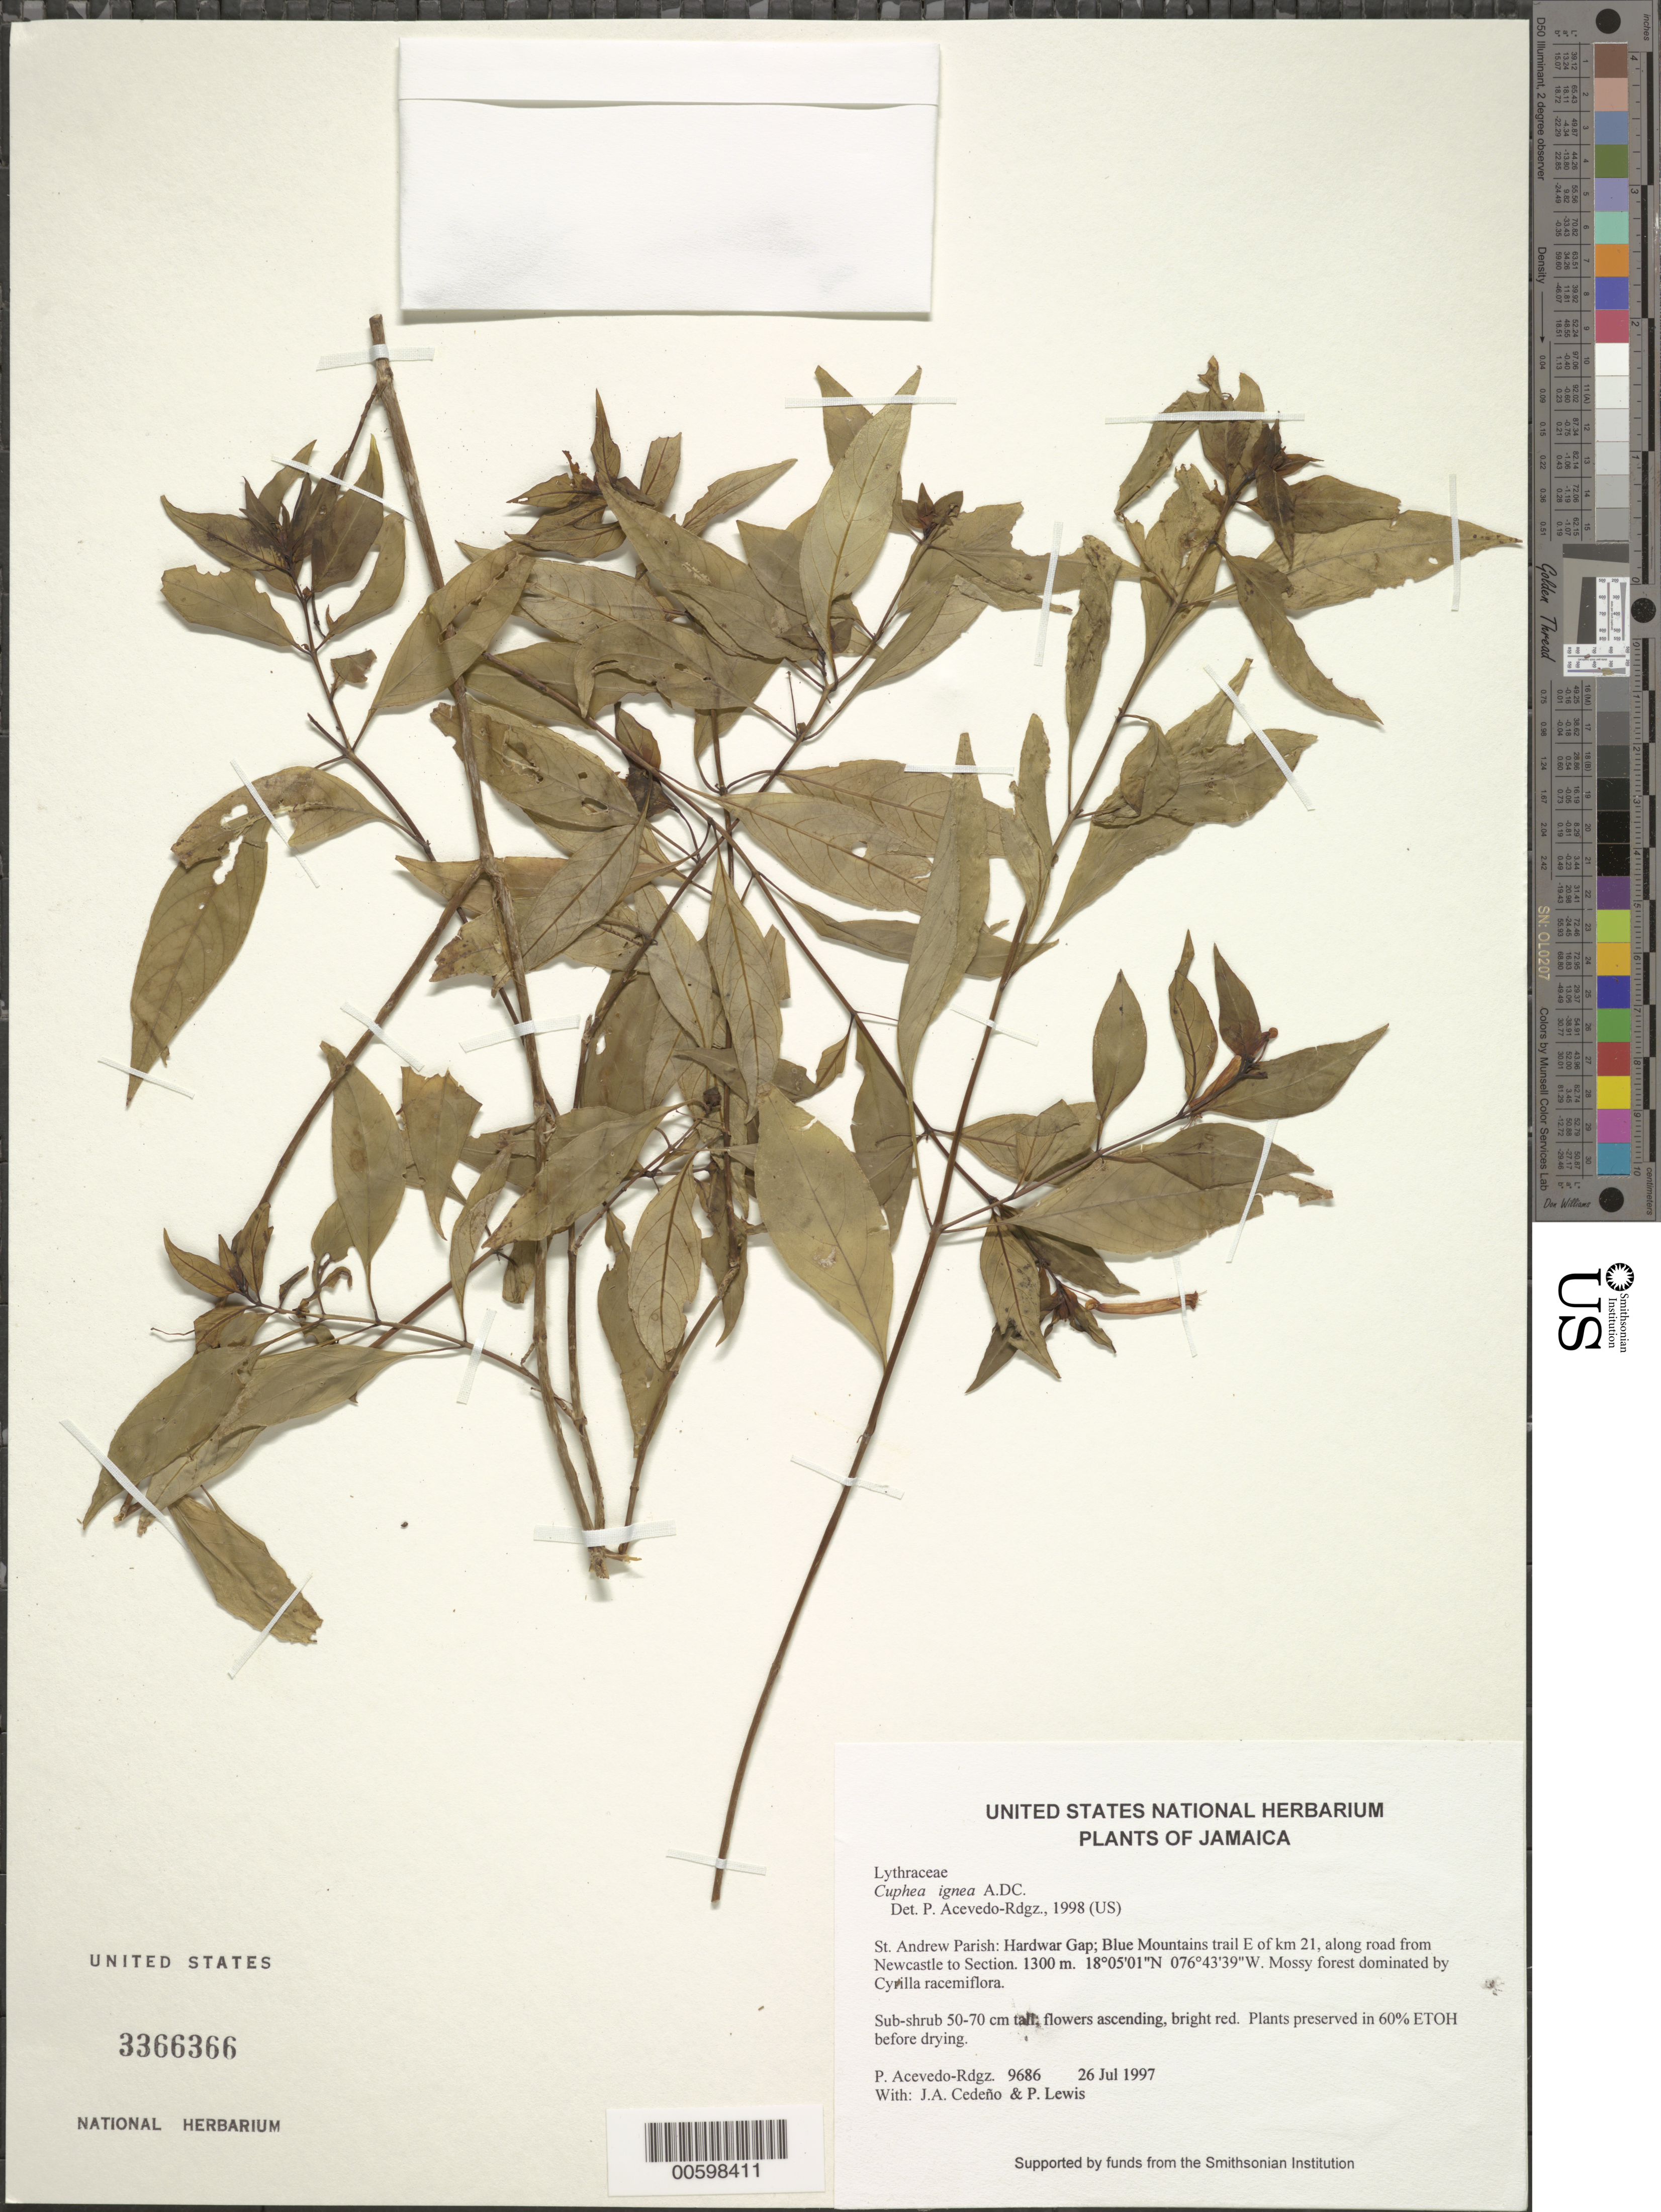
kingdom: Plantae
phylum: Tracheophyta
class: Magnoliopsida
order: Myrtales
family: Lythraceae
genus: Cuphea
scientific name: Cuphea ignea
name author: A. DC.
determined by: Acevedo-Rodríguez, P., (BOT), Smithsonian Institution - National Museum of Natural History (UNITED STATES)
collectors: P. Acevedo-Rodr., J. A. Cedeño M. & P. Lewis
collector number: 9686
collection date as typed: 26 Jul 1997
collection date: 1997-07-26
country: Jamaica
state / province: Saint Andrew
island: Jamaica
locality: St. Andrew Parish: Hardwar Gap; Blue Mountains trail E of km 21, along road from Newcastle to Section.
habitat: Mossy forest dominated by Cyrilla racemiflora.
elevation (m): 1300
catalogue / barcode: US 3366366